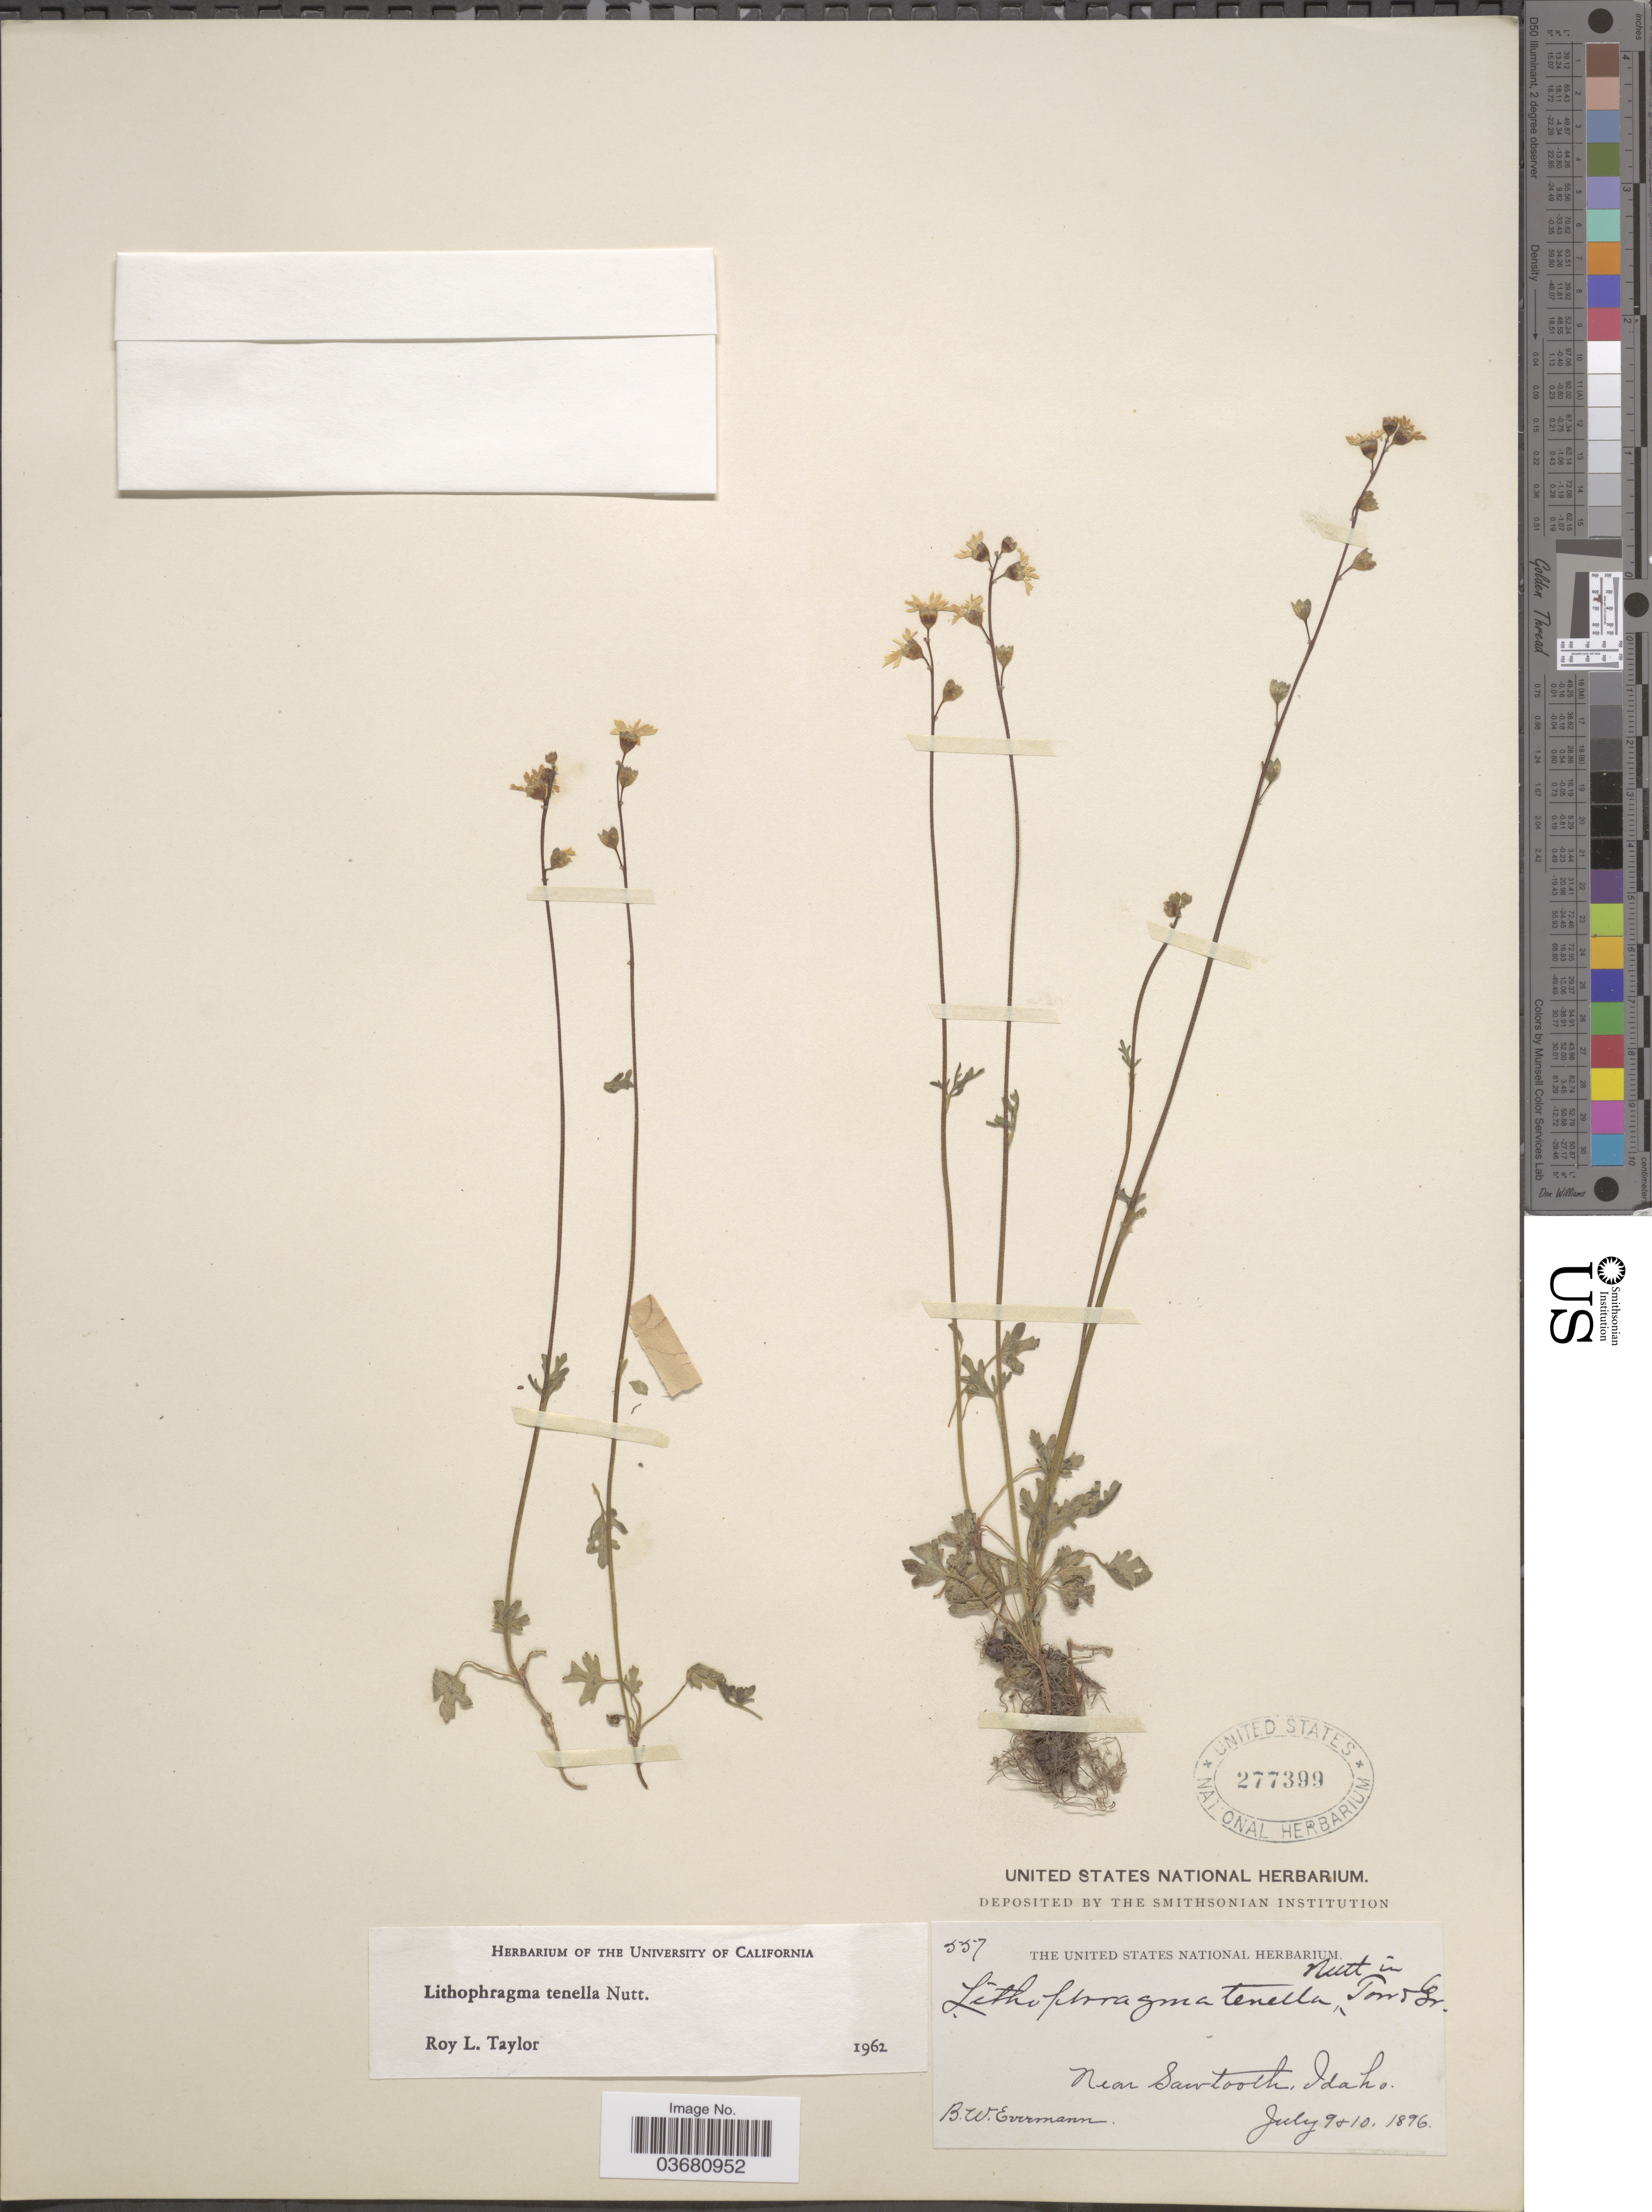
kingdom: Plantae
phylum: Tracheophyta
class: Magnoliopsida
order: Saxifragales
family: Saxifragaceae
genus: Lithophragma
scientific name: Lithophragma tenellum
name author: Nutt.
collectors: B. W. Evermann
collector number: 557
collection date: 1896-07-09/1896-07-10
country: United States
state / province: Idaho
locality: Near Sawtooth.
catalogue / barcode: US 277399